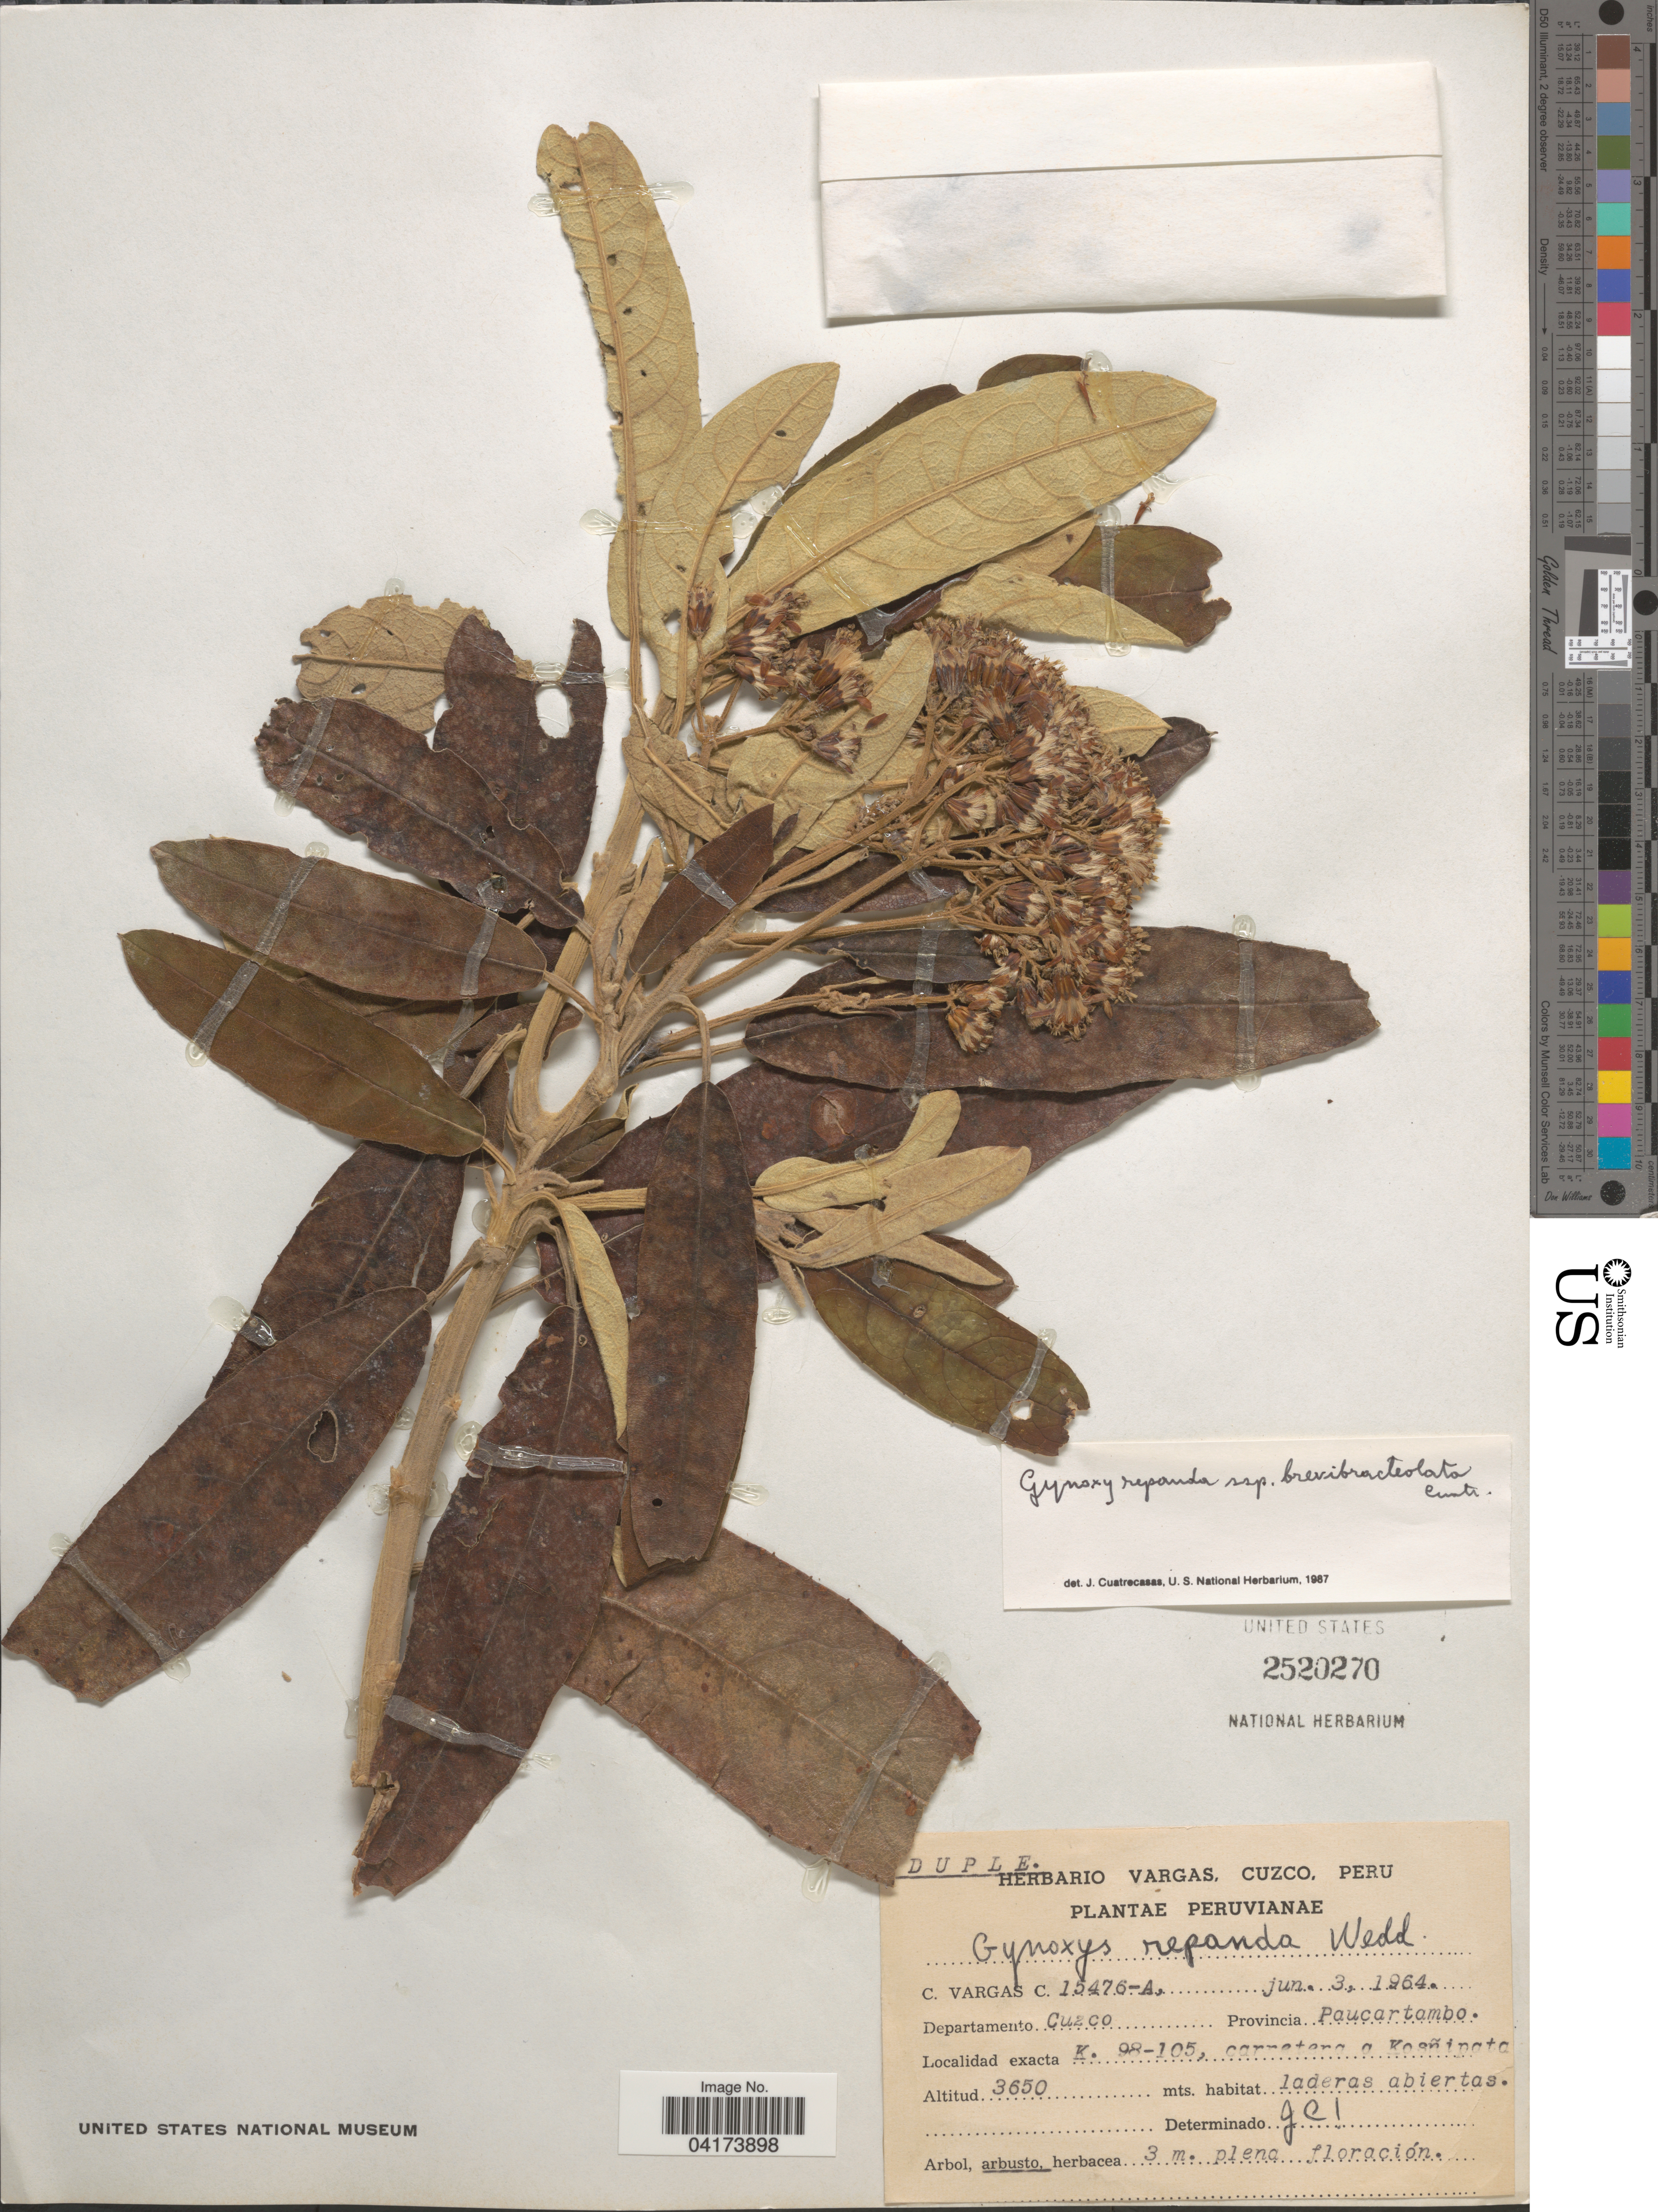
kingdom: Plantae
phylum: Tracheophyta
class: Magnoliopsida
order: Asterales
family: Asteraceae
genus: Nordenstamia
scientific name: Nordenstamia repanda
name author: (Wedd.) Lundin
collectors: C. Vargas Calderón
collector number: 15476-A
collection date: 1964-06-03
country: Peru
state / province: Cusco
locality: Departamento Cuzco. Provincia Paucartambo. K. 98-105, carretera a Kosñipata.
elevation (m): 3650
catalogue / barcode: US 2520270